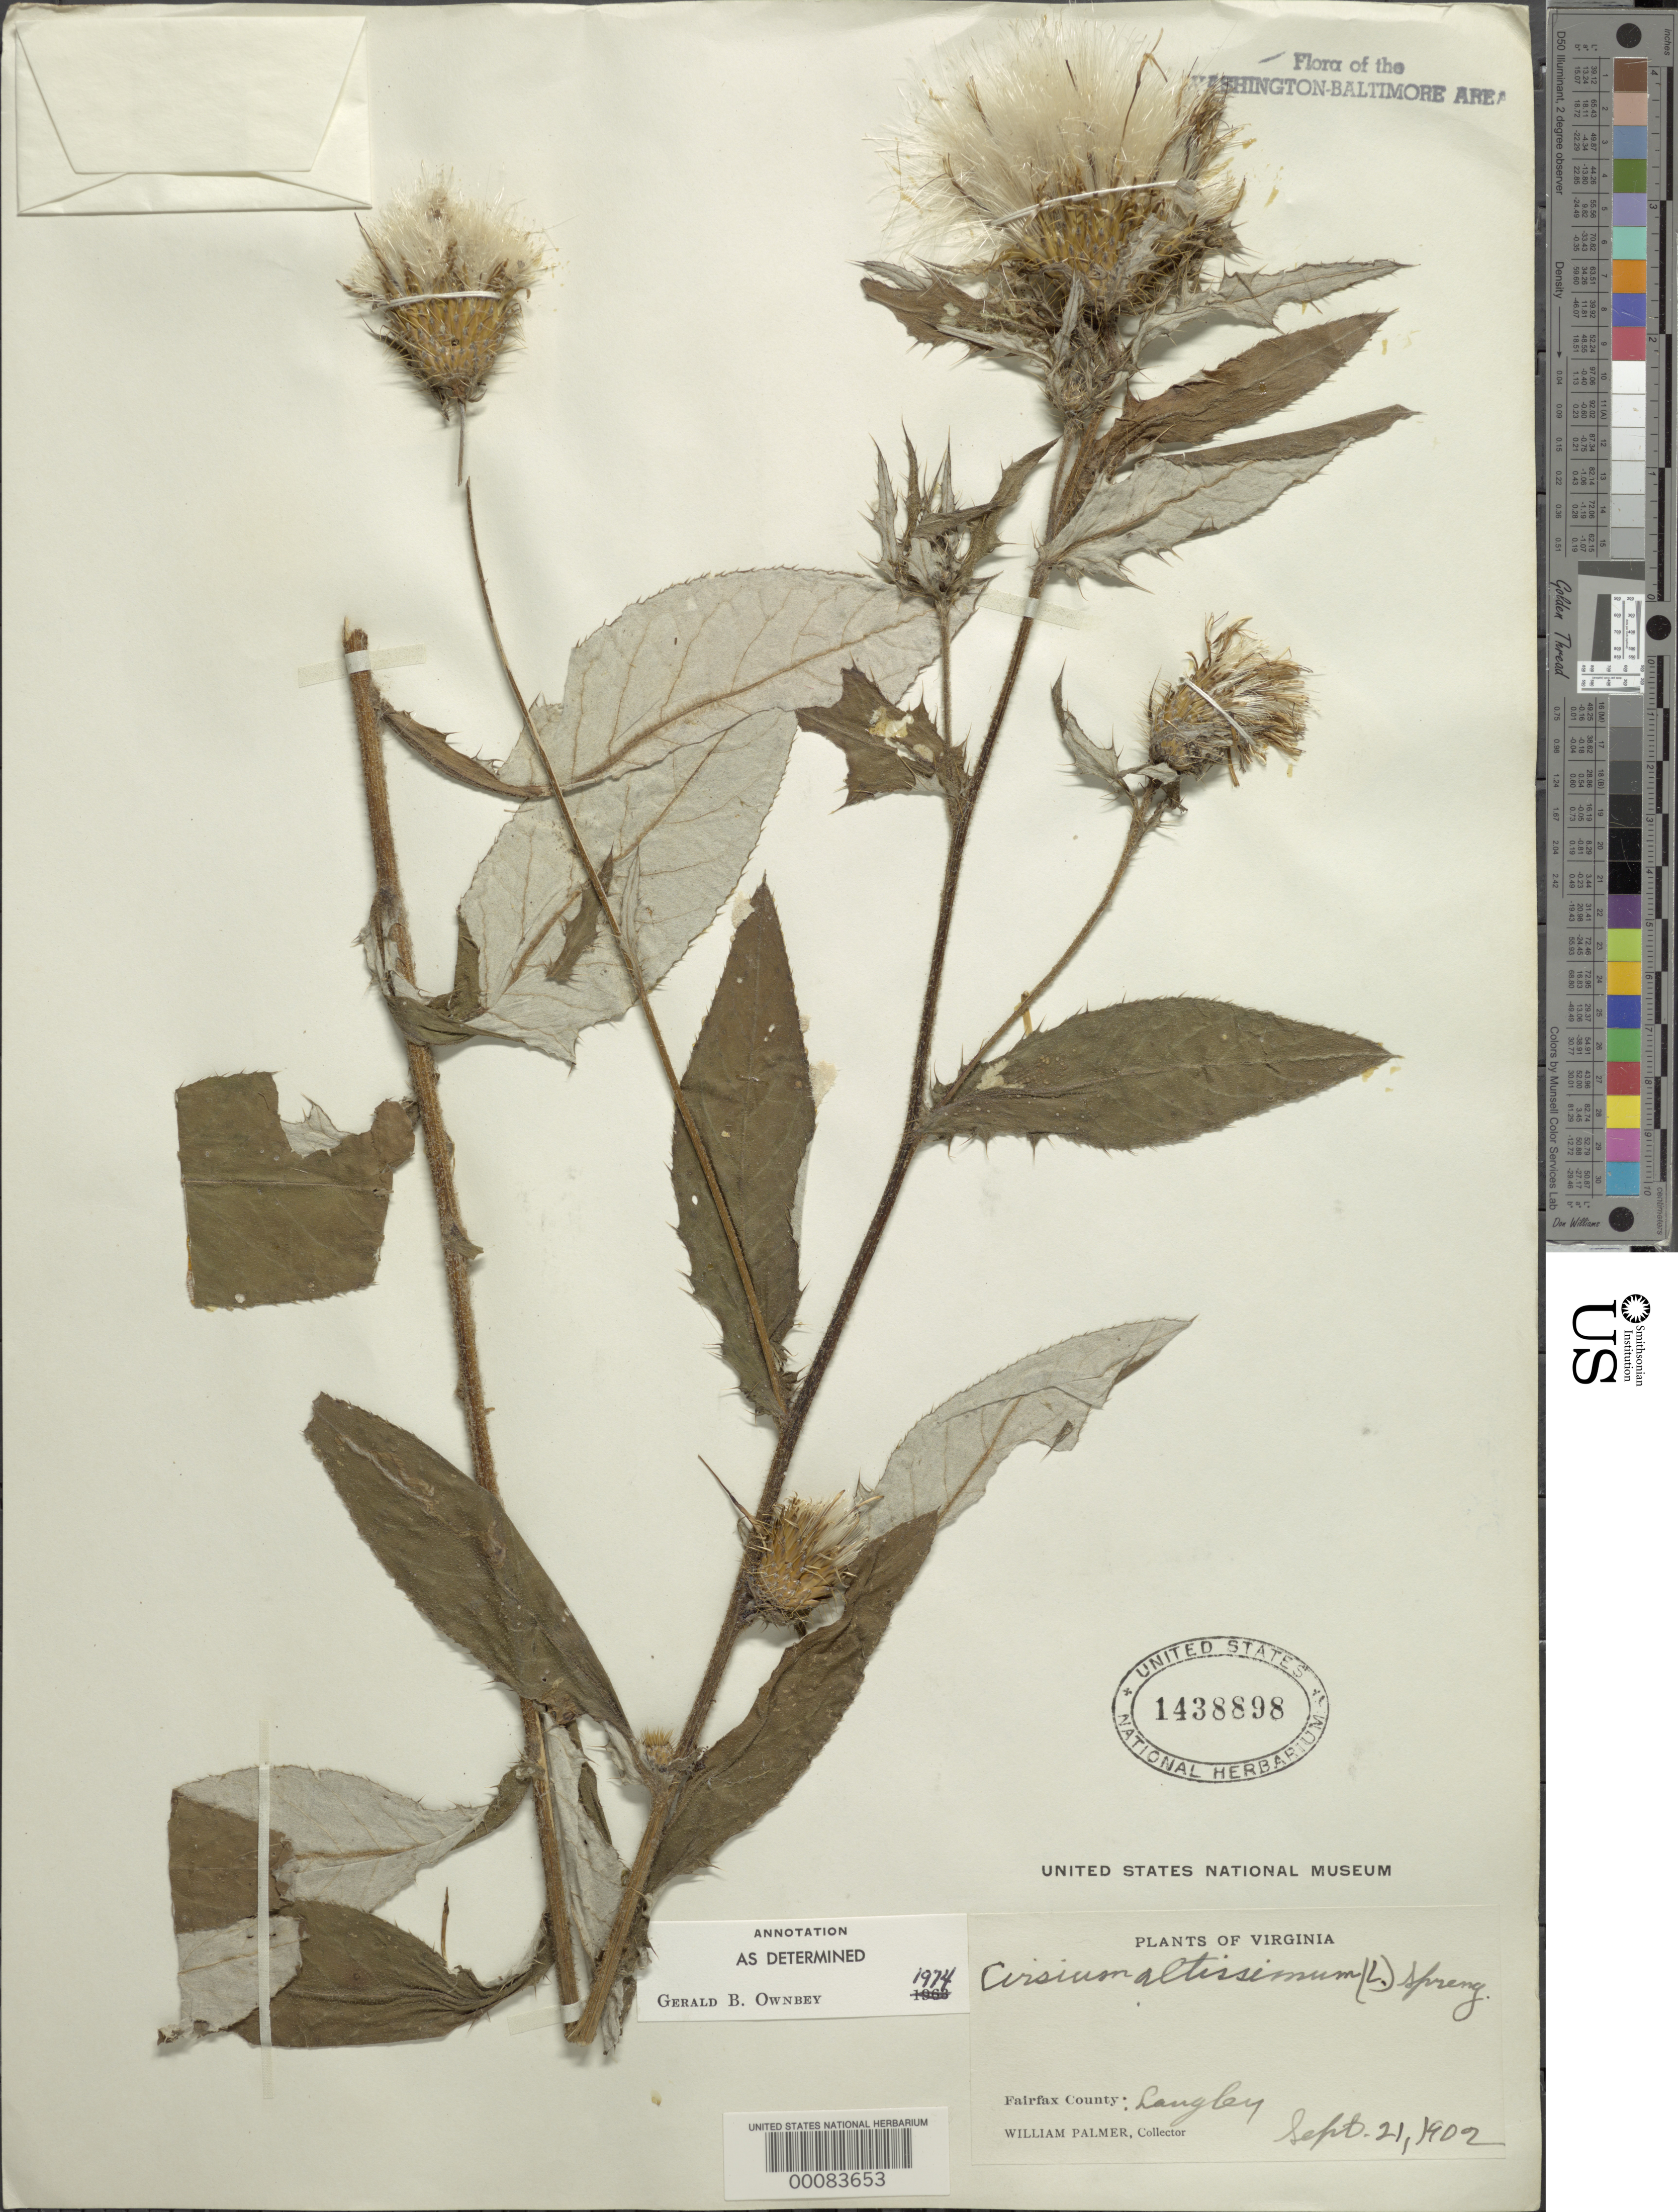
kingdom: Plantae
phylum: Tracheophyta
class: Magnoliopsida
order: Asterales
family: Asteraceae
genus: Cirsium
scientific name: Cirsium altissimum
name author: (L.) Hill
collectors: W. Palmer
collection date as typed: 21 Sep 1902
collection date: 1902-09-21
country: United States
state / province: Virginia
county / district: Fairfax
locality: Langley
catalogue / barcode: US 1438898